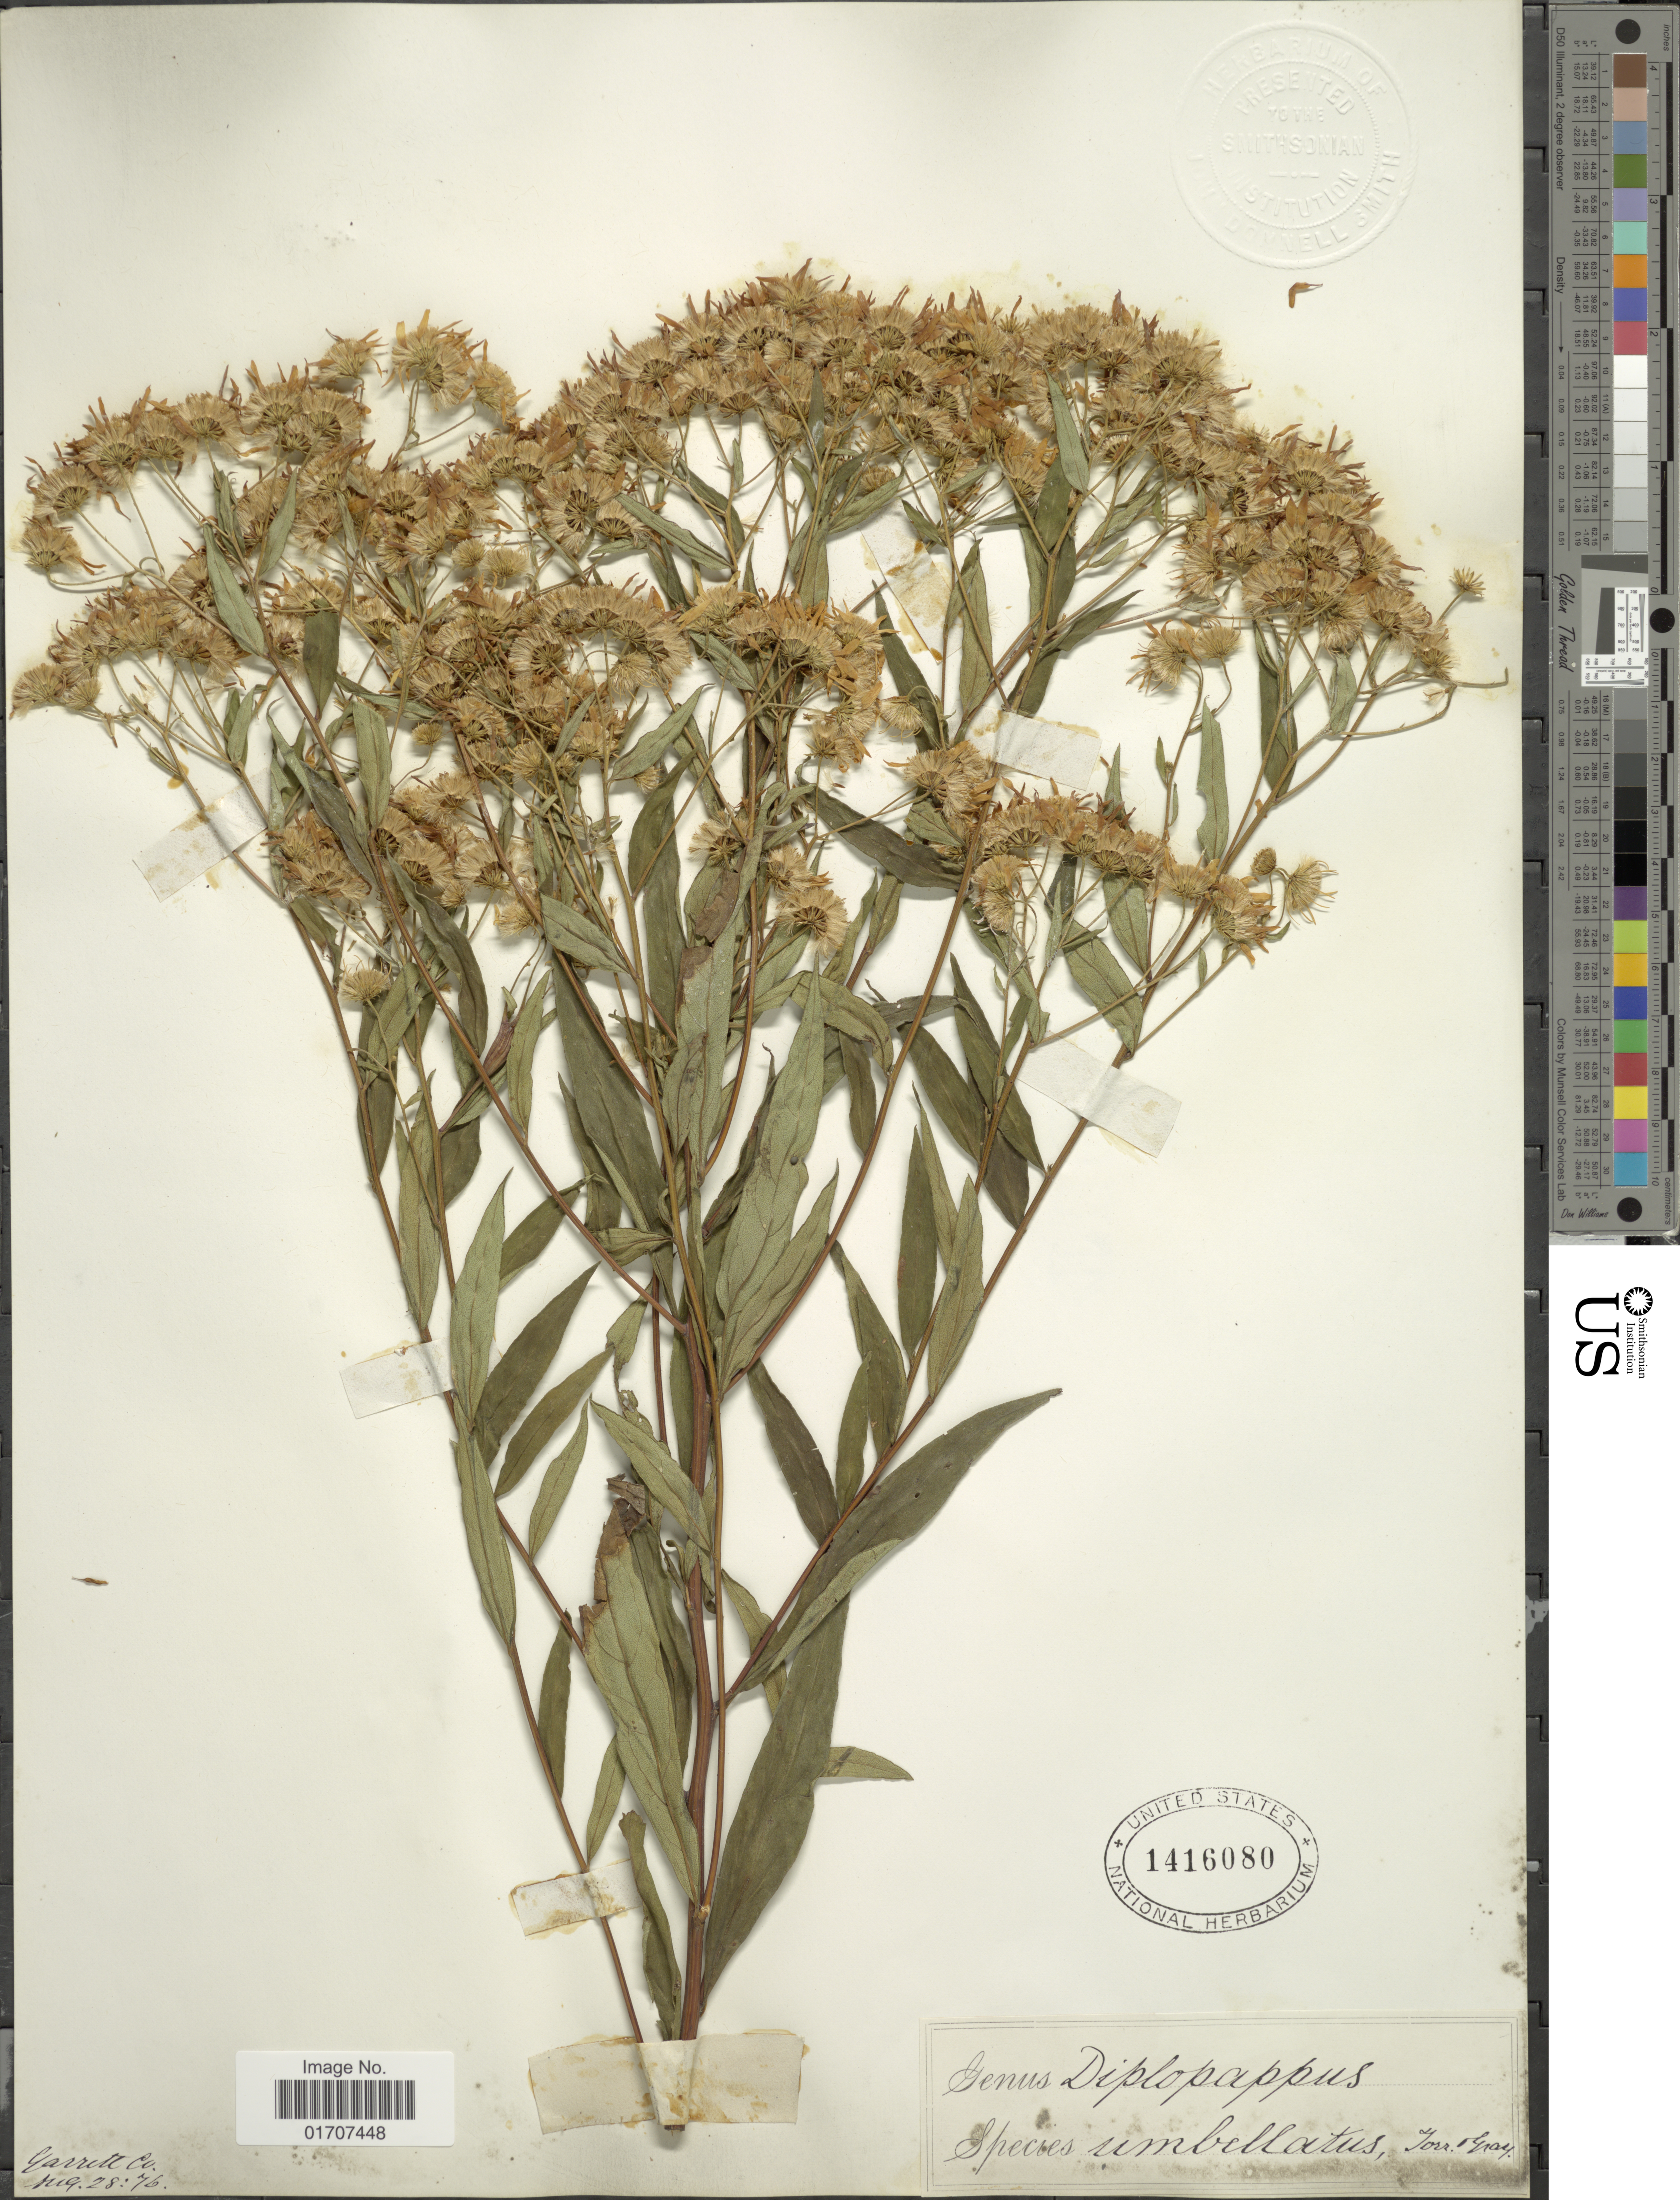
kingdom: Plantae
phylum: Tracheophyta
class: Magnoliopsida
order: Asterales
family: Asteraceae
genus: Doellingeria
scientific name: Doellingeria umbellata var. umbellata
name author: Nees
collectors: ex Herb. John Donnell Smith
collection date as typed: Transcribed d/m/y: 28/8/76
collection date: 1876-08-28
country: United States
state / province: Maryland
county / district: Garrett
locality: Garrett Co.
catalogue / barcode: US 1416080